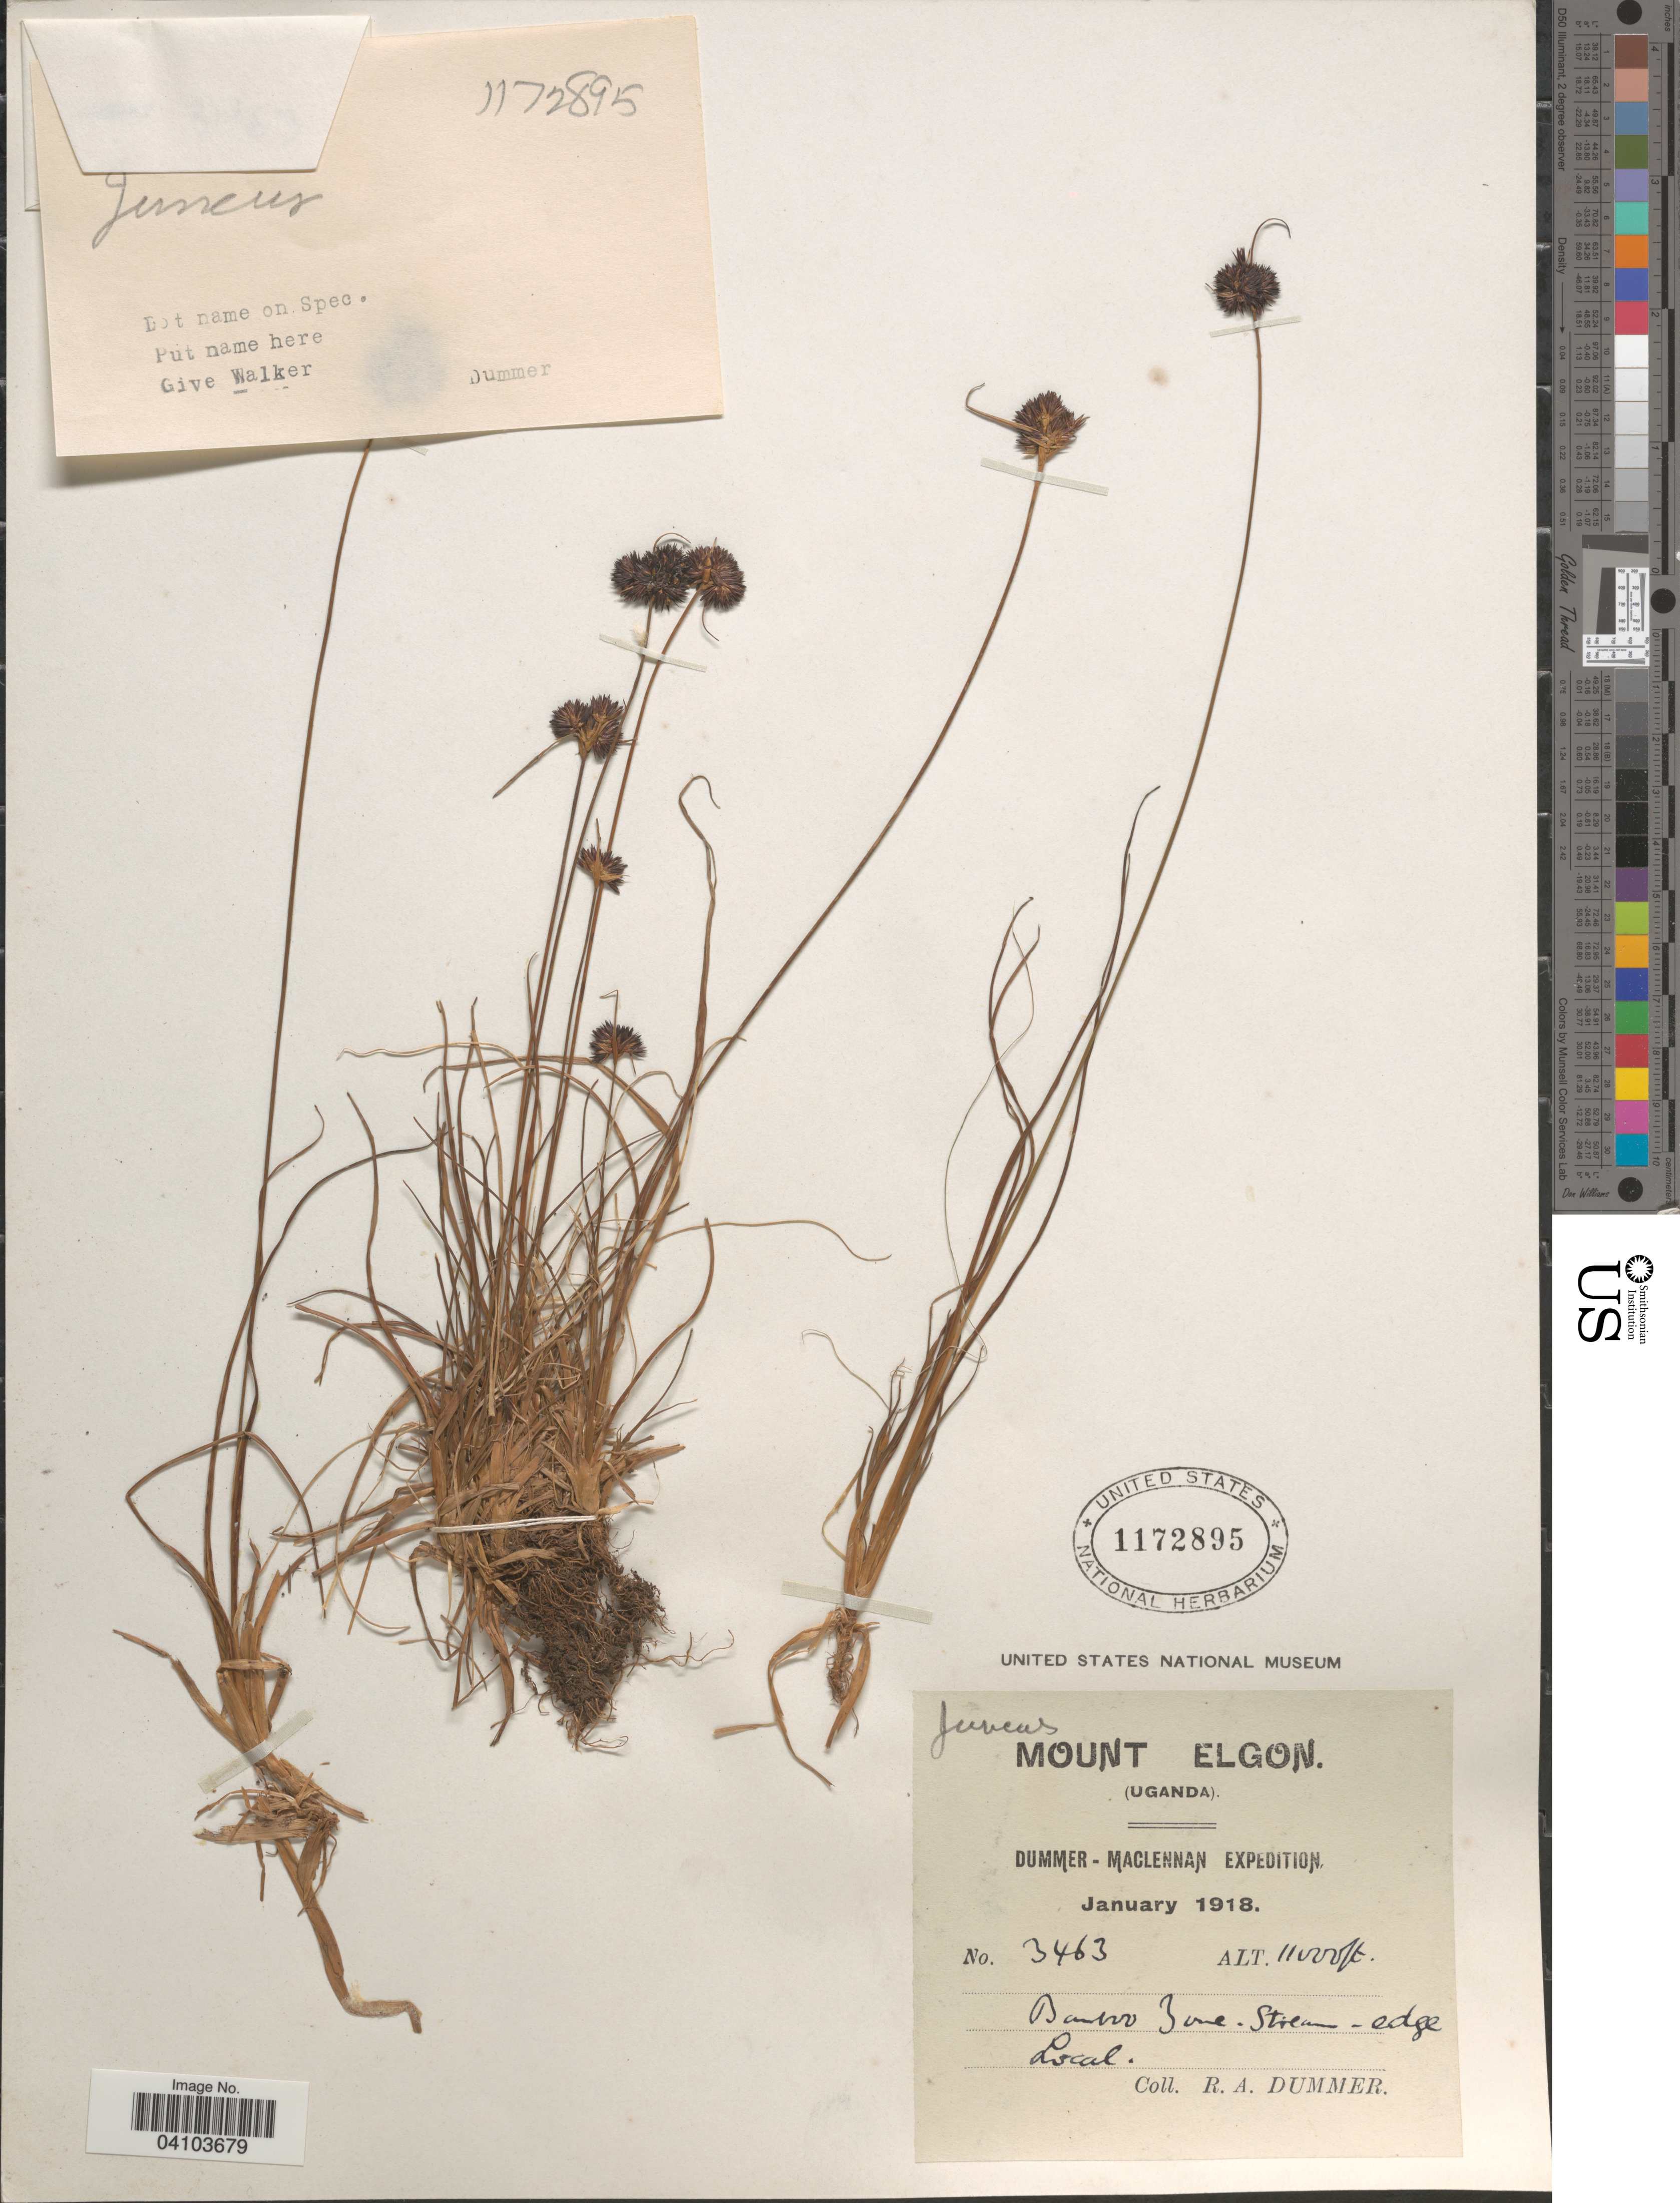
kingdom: Plantae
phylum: Tracheophyta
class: Liliopsida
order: Poales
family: Juncaceae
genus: Juncus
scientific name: Juncus capensis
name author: Thunb.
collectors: R. Dümmer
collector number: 3463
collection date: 1918-01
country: Uganda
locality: Mount Elgon. Dummer - Maclennan Expedition. Bamboo Zone - Stream.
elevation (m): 3353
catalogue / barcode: US 1172895